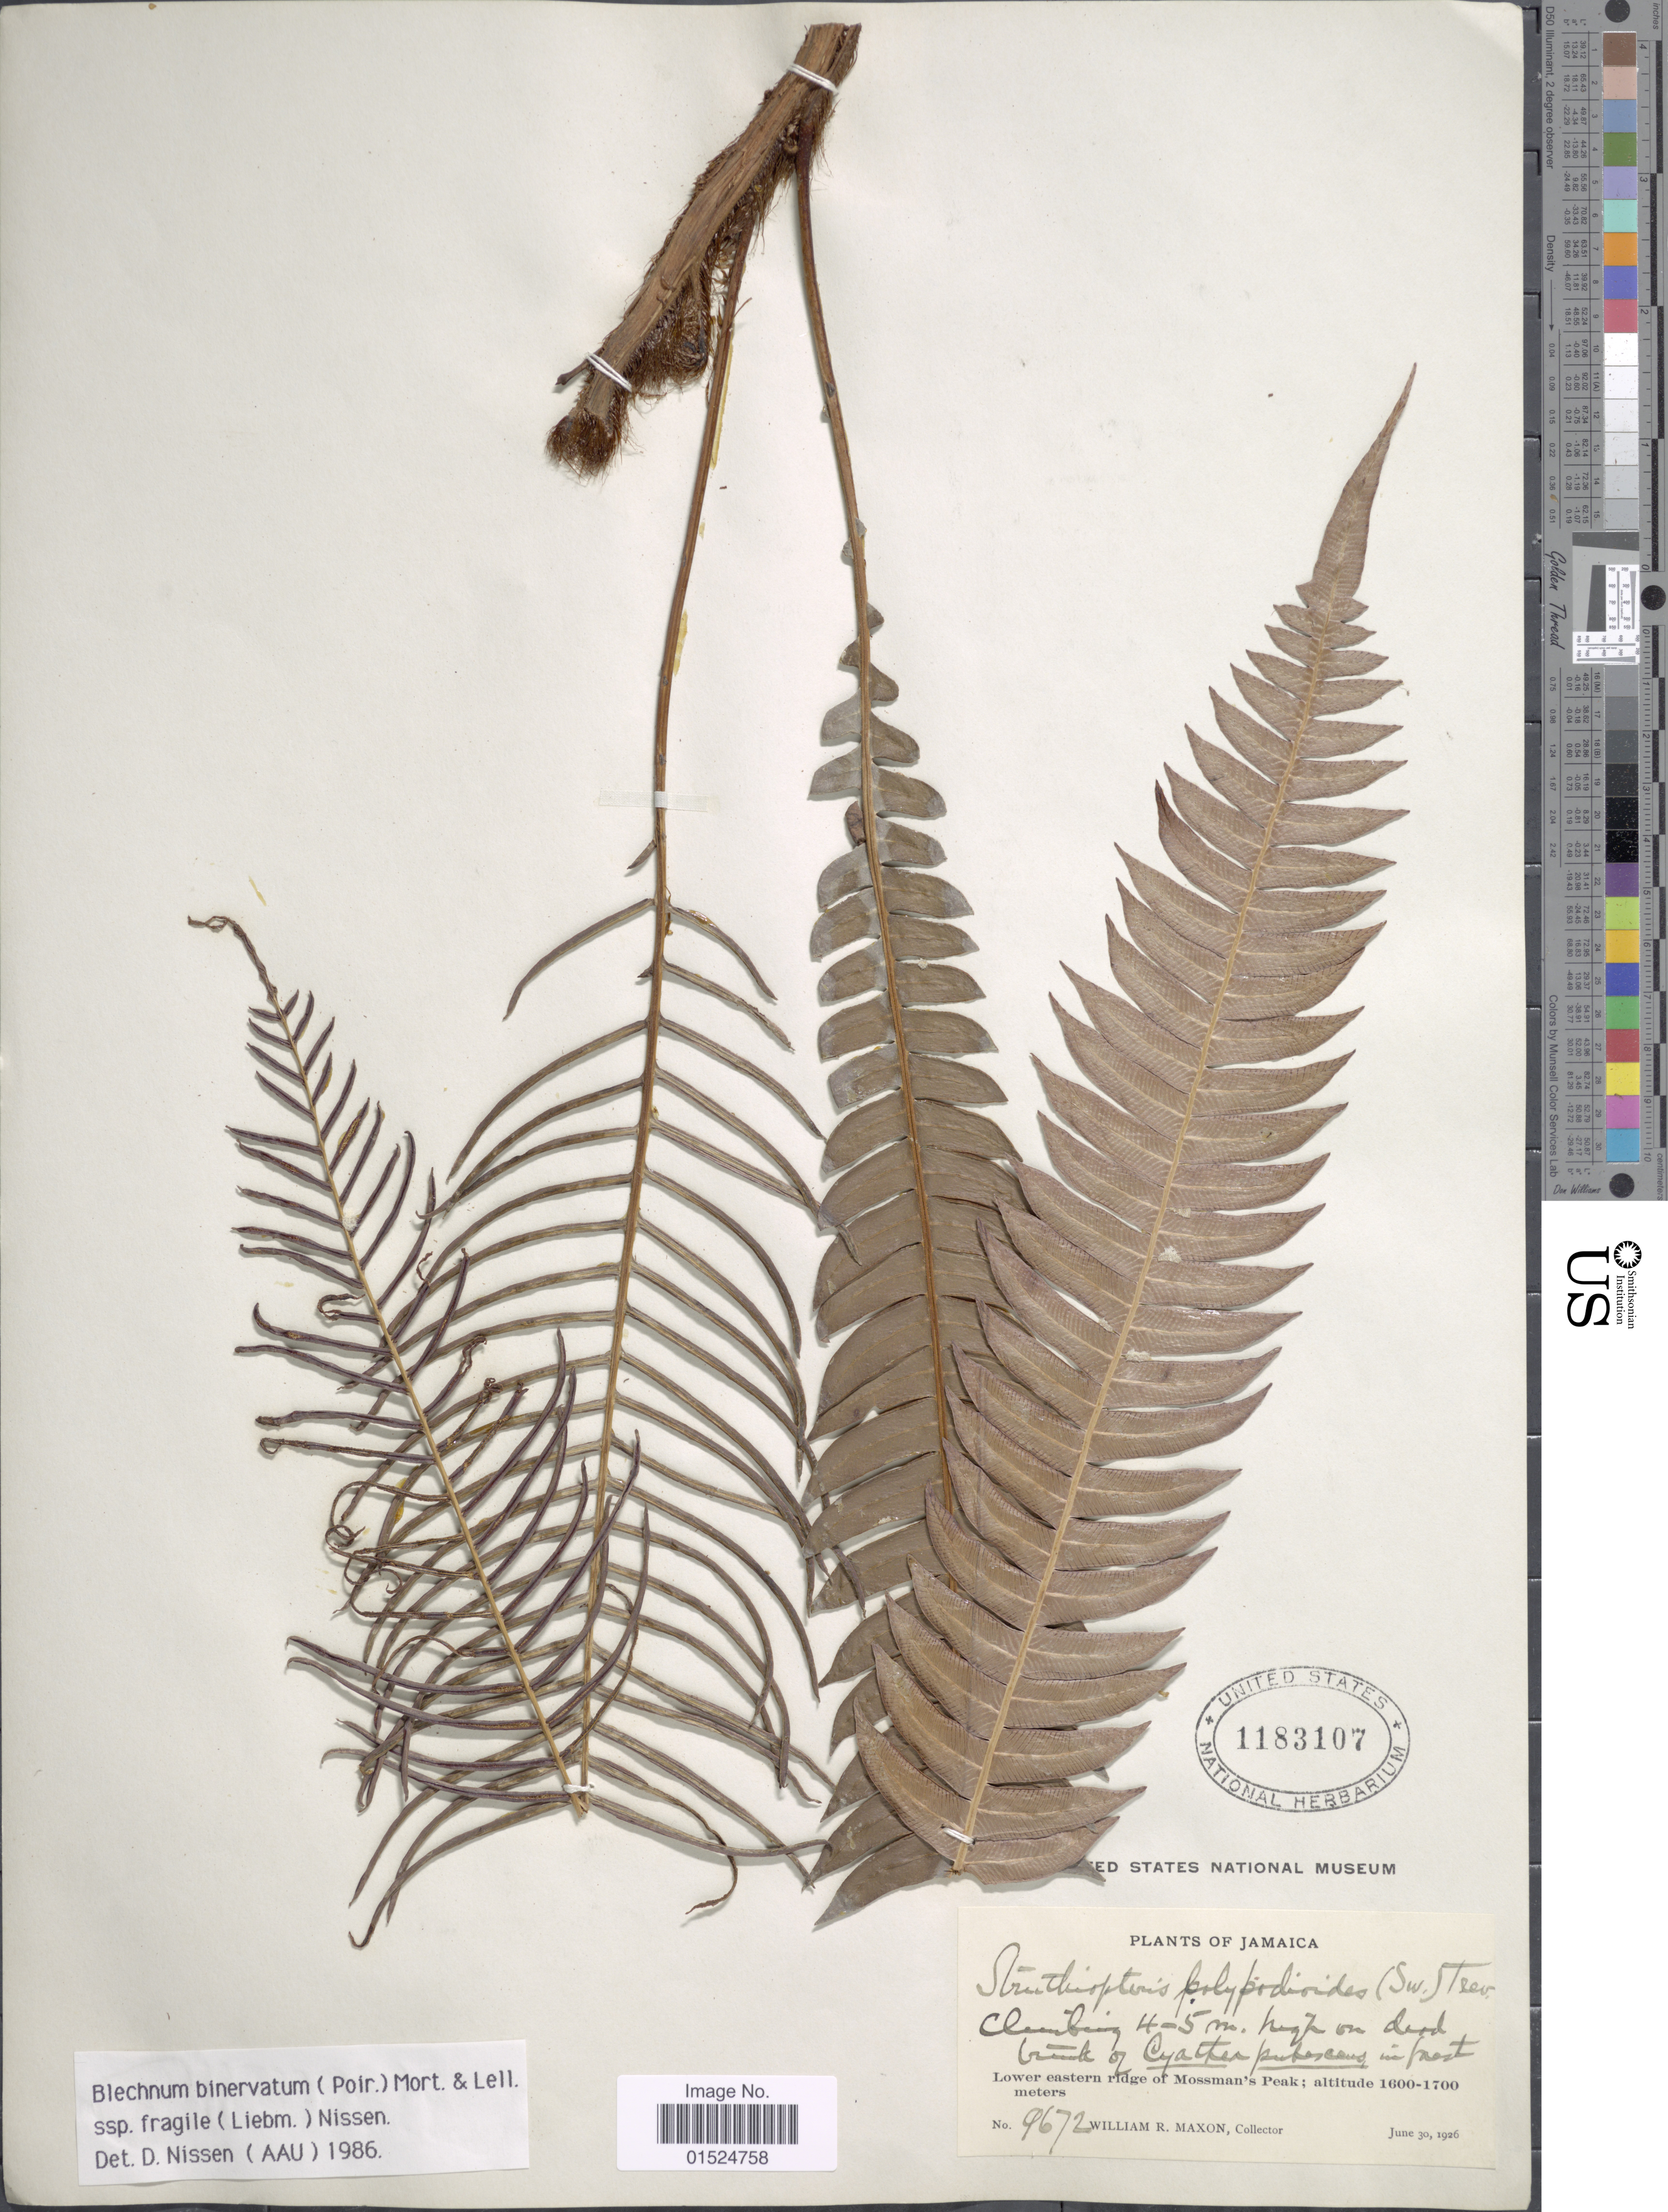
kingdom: Plantae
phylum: Tracheophyta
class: Polypodiopsida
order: Polypodiales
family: Blechnaceae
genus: Blechnum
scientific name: Blechnum fragile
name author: (Liebm.) C.V. Morton & Lellinger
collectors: W. R. Maxon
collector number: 9672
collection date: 1926-06-30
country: Jamaica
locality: Lower eastern ridge of Mossman's Peak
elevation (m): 1600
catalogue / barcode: US 1183107